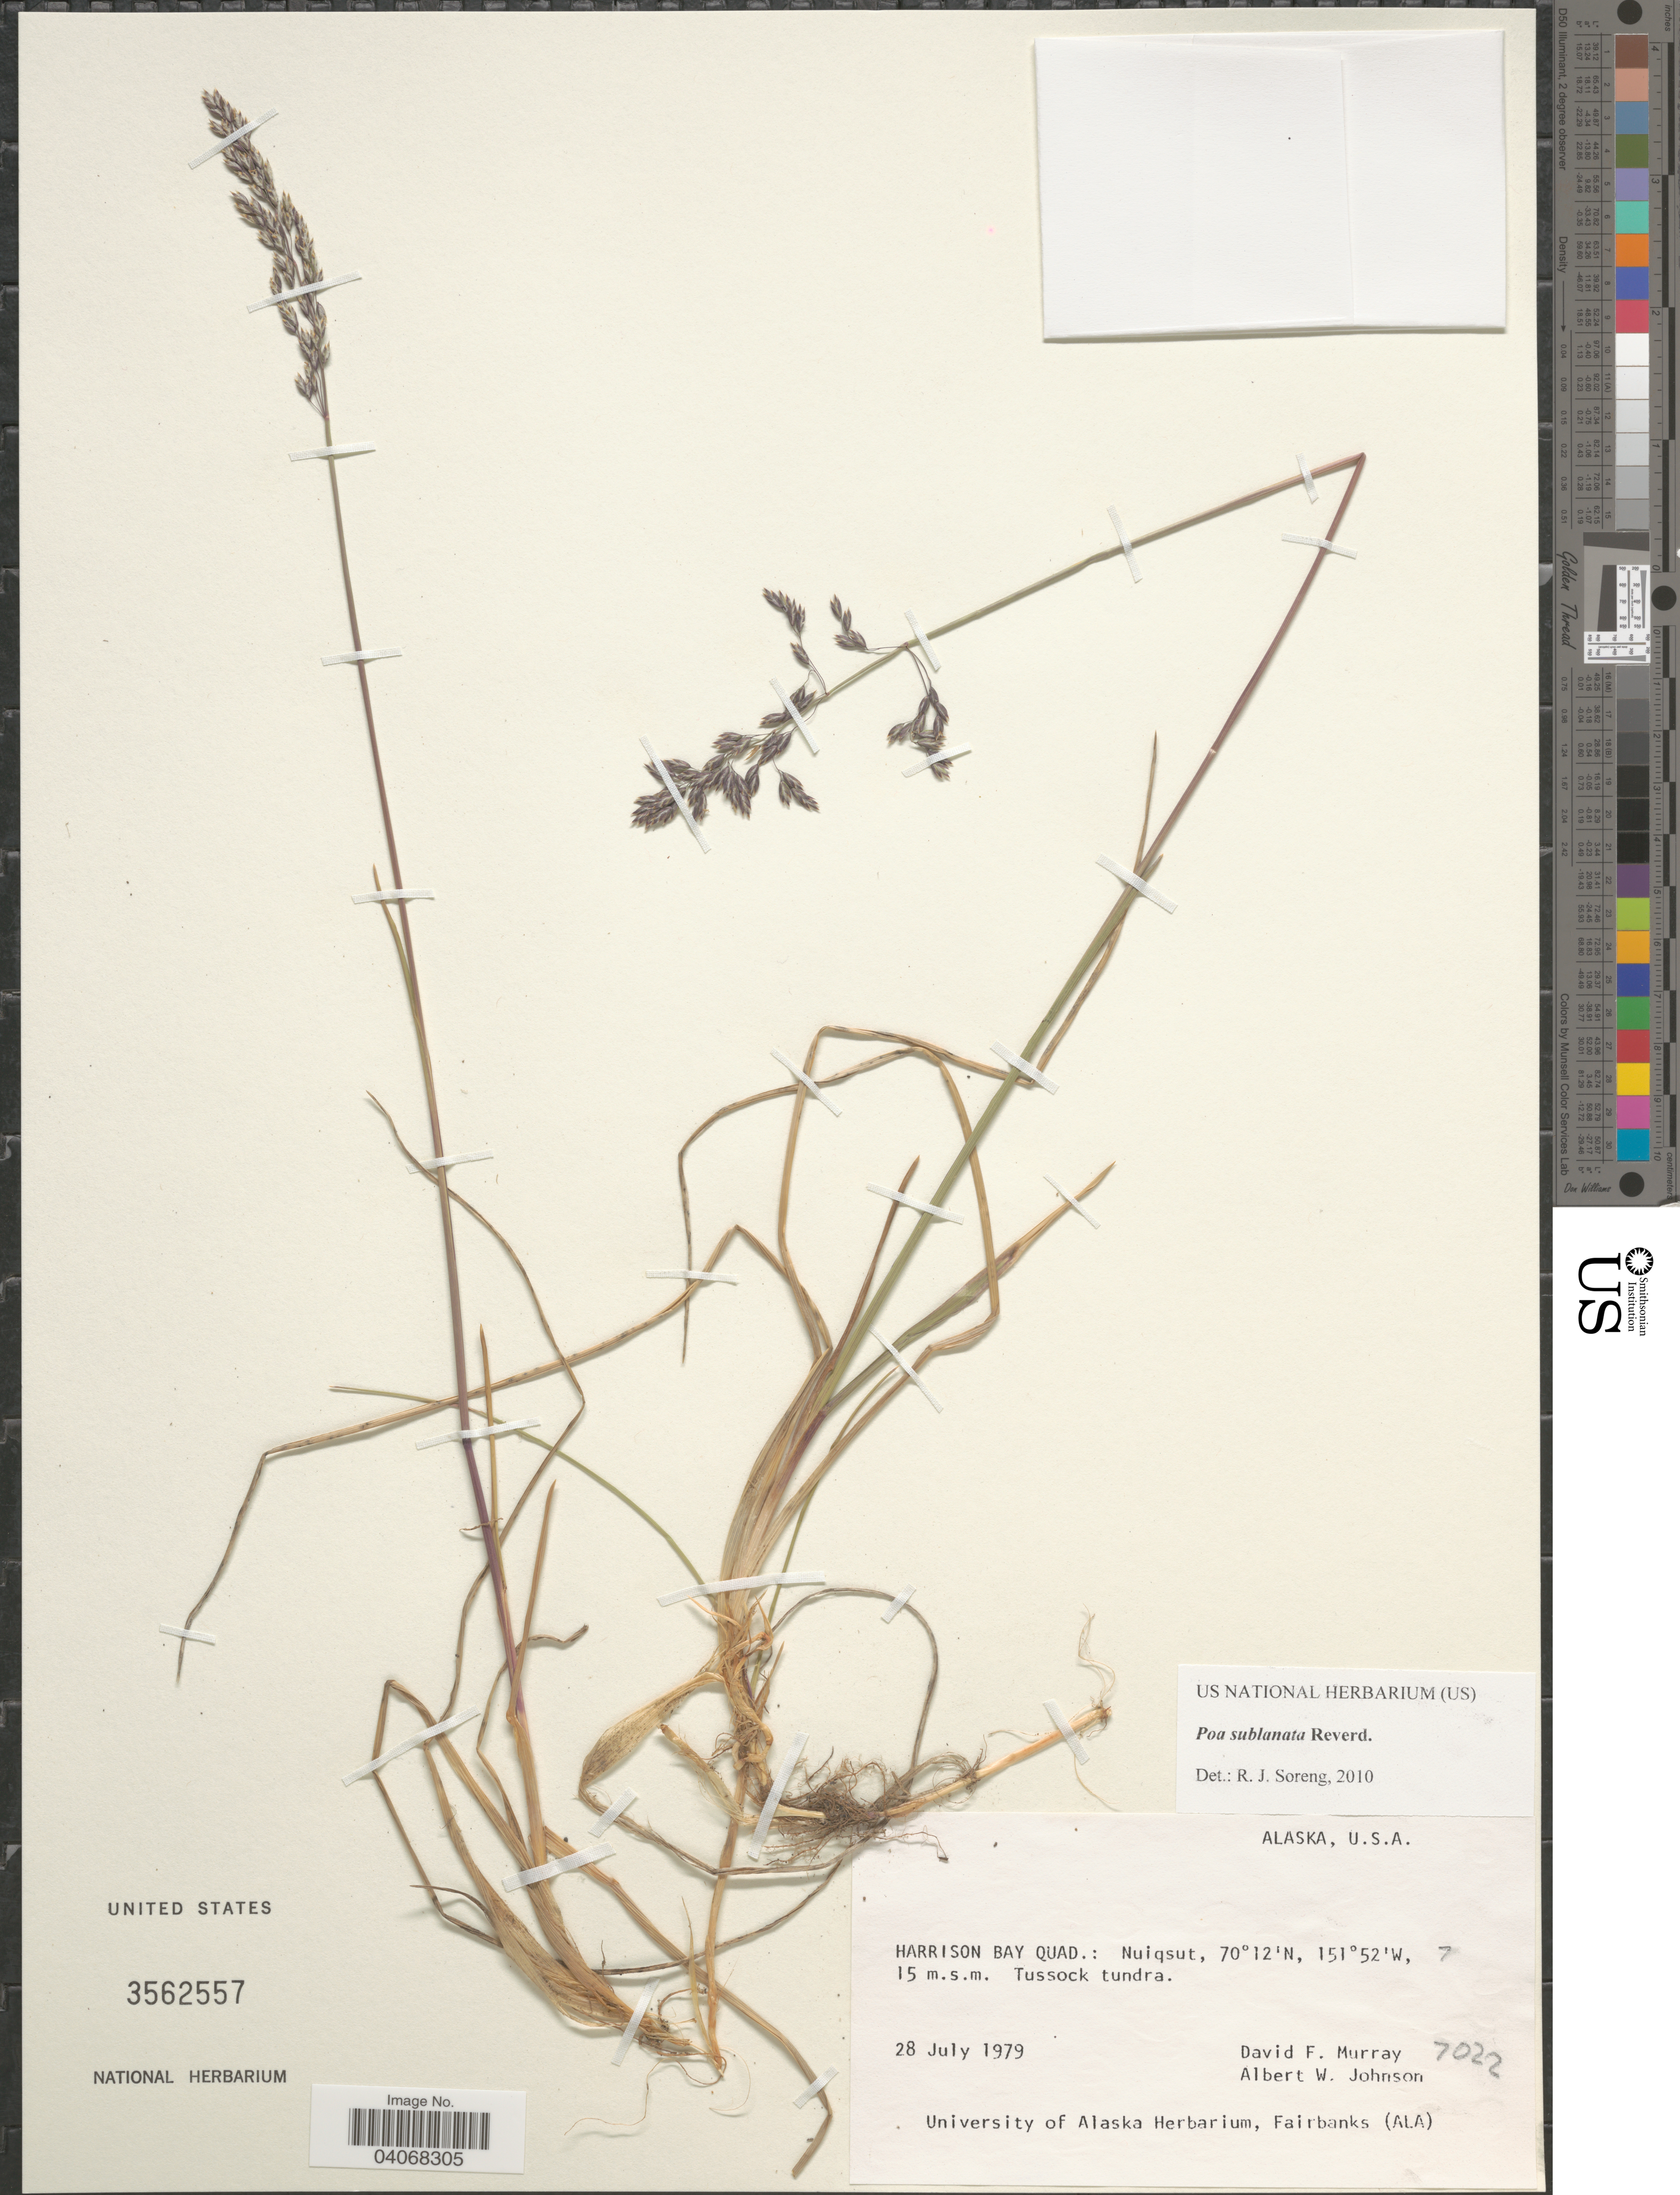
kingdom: Plantae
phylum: Tracheophyta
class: Liliopsida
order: Poales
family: Poaceae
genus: Poa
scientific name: Poa sublanata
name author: Reverd.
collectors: D. F. Murray & A. W. Johnson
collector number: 7022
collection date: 1979-07-28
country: United States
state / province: Alaska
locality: Harrison Bay Quad.: Nuiqsut.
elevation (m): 15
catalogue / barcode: US 3562557